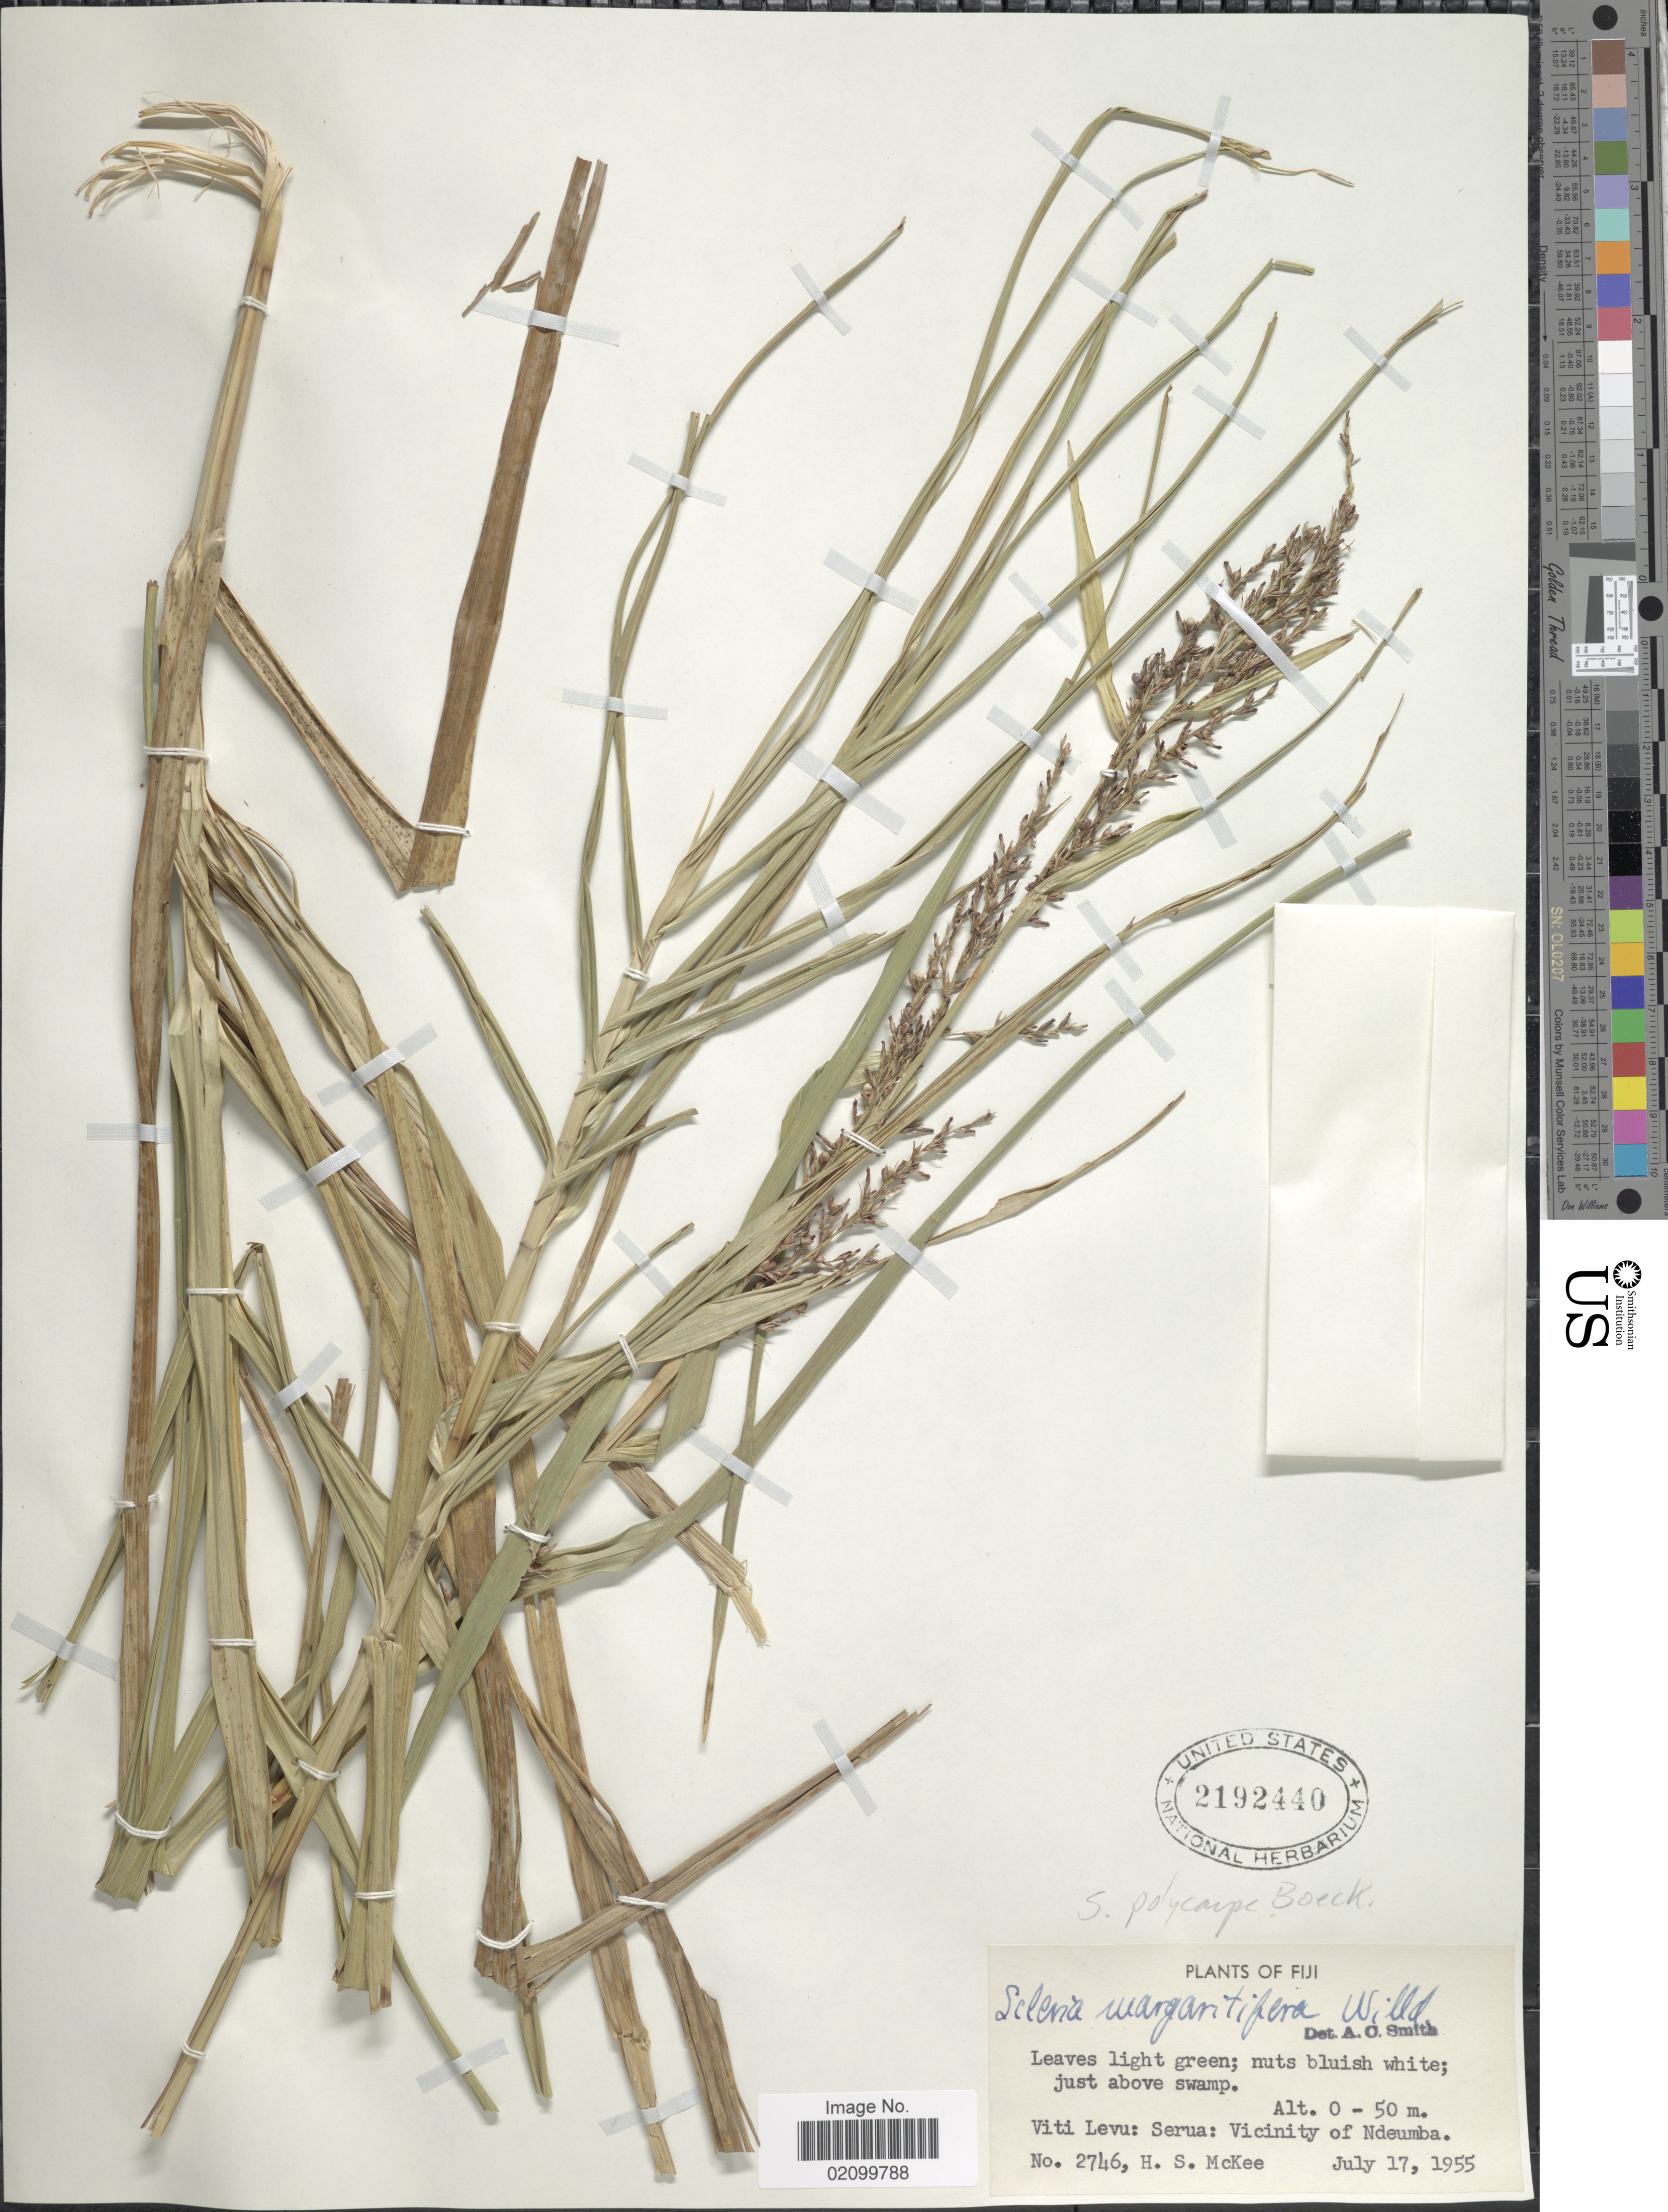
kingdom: Plantae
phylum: Tracheophyta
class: Liliopsida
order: Poales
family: Cyperaceae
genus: Scleria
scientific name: Scleria polycarpa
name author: Boeckeler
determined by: Strong, Mark T., (BOT), Smithsonian Institution - National Museum of Natural History (UNITED STATES)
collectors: H. S. McKee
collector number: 2746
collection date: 1955-07-17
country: Fiji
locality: Viti Levu: Serua: Vicinity of Ndeumba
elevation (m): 0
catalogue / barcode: US 2192440